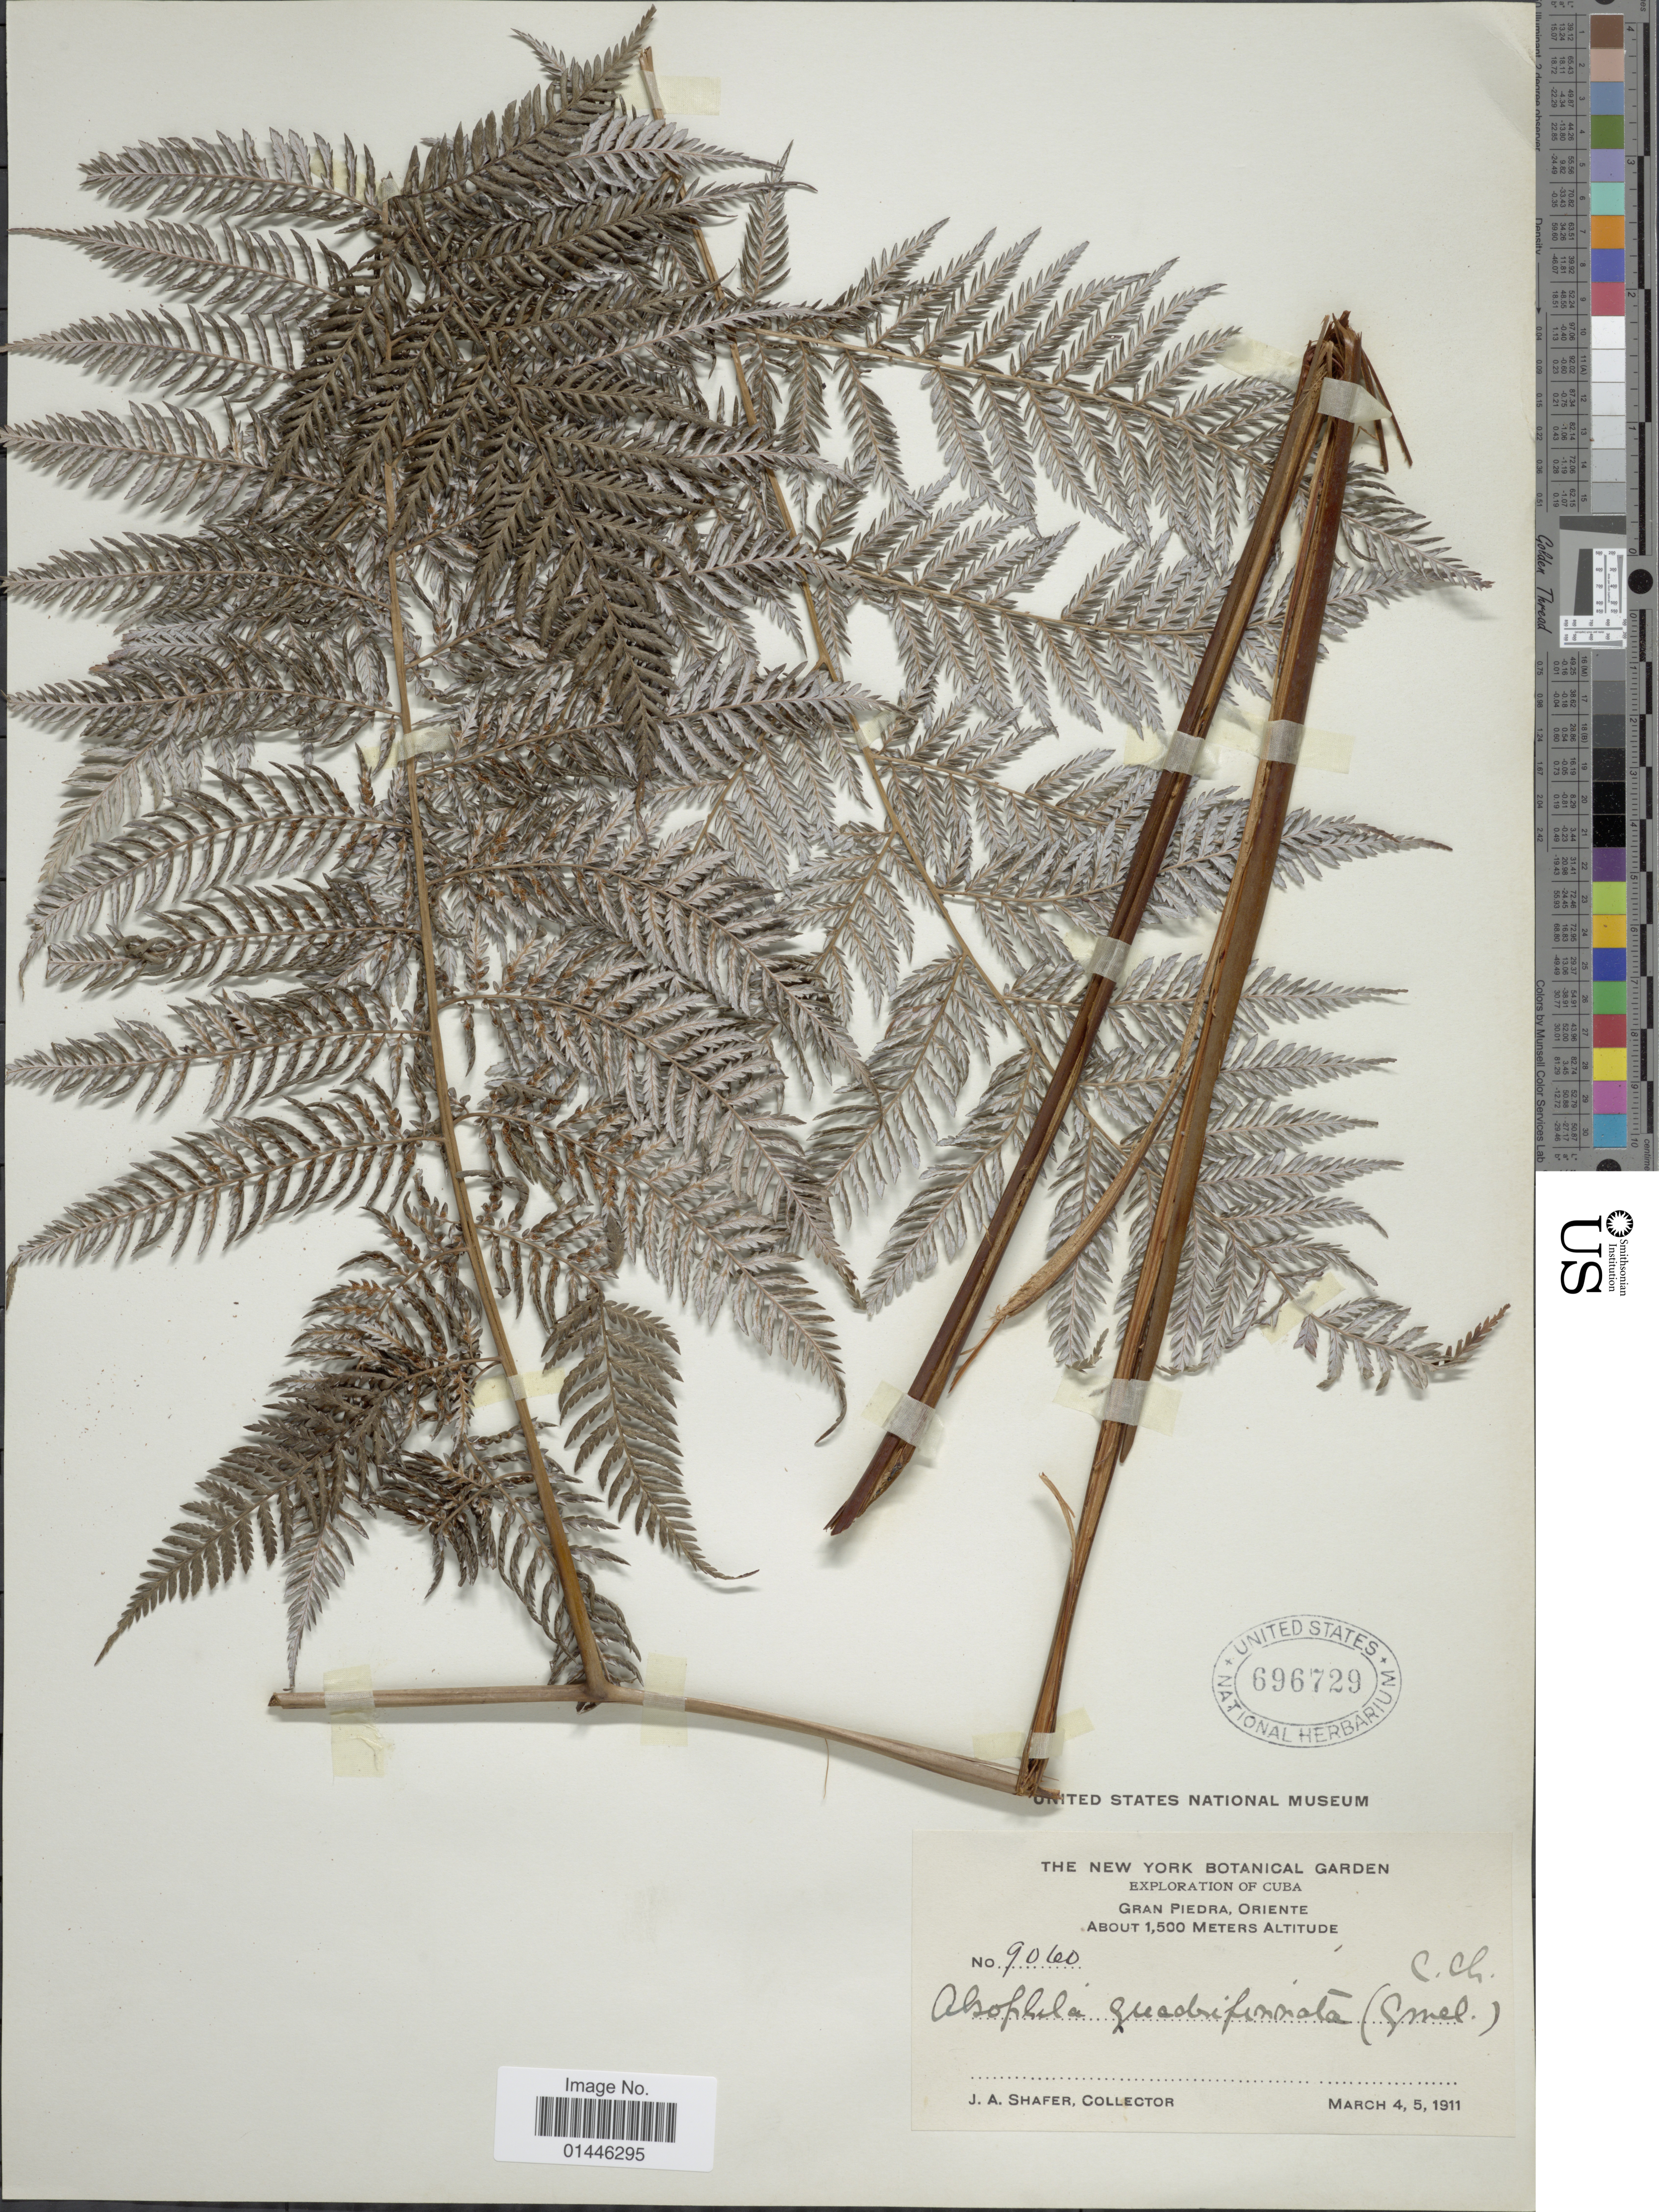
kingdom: Plantae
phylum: Tracheophyta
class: Polypodiopsida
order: Cyatheales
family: Dicksoniaceae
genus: Lophosoria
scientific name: Lophosoria quadripinnata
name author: (J.F. Gmel.) C. Chr.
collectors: J. A. Shafer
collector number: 9060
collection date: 1911-03-04/1911-03-05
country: Cuba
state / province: Oriente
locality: Gran Piedra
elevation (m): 1500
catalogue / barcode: US 696729